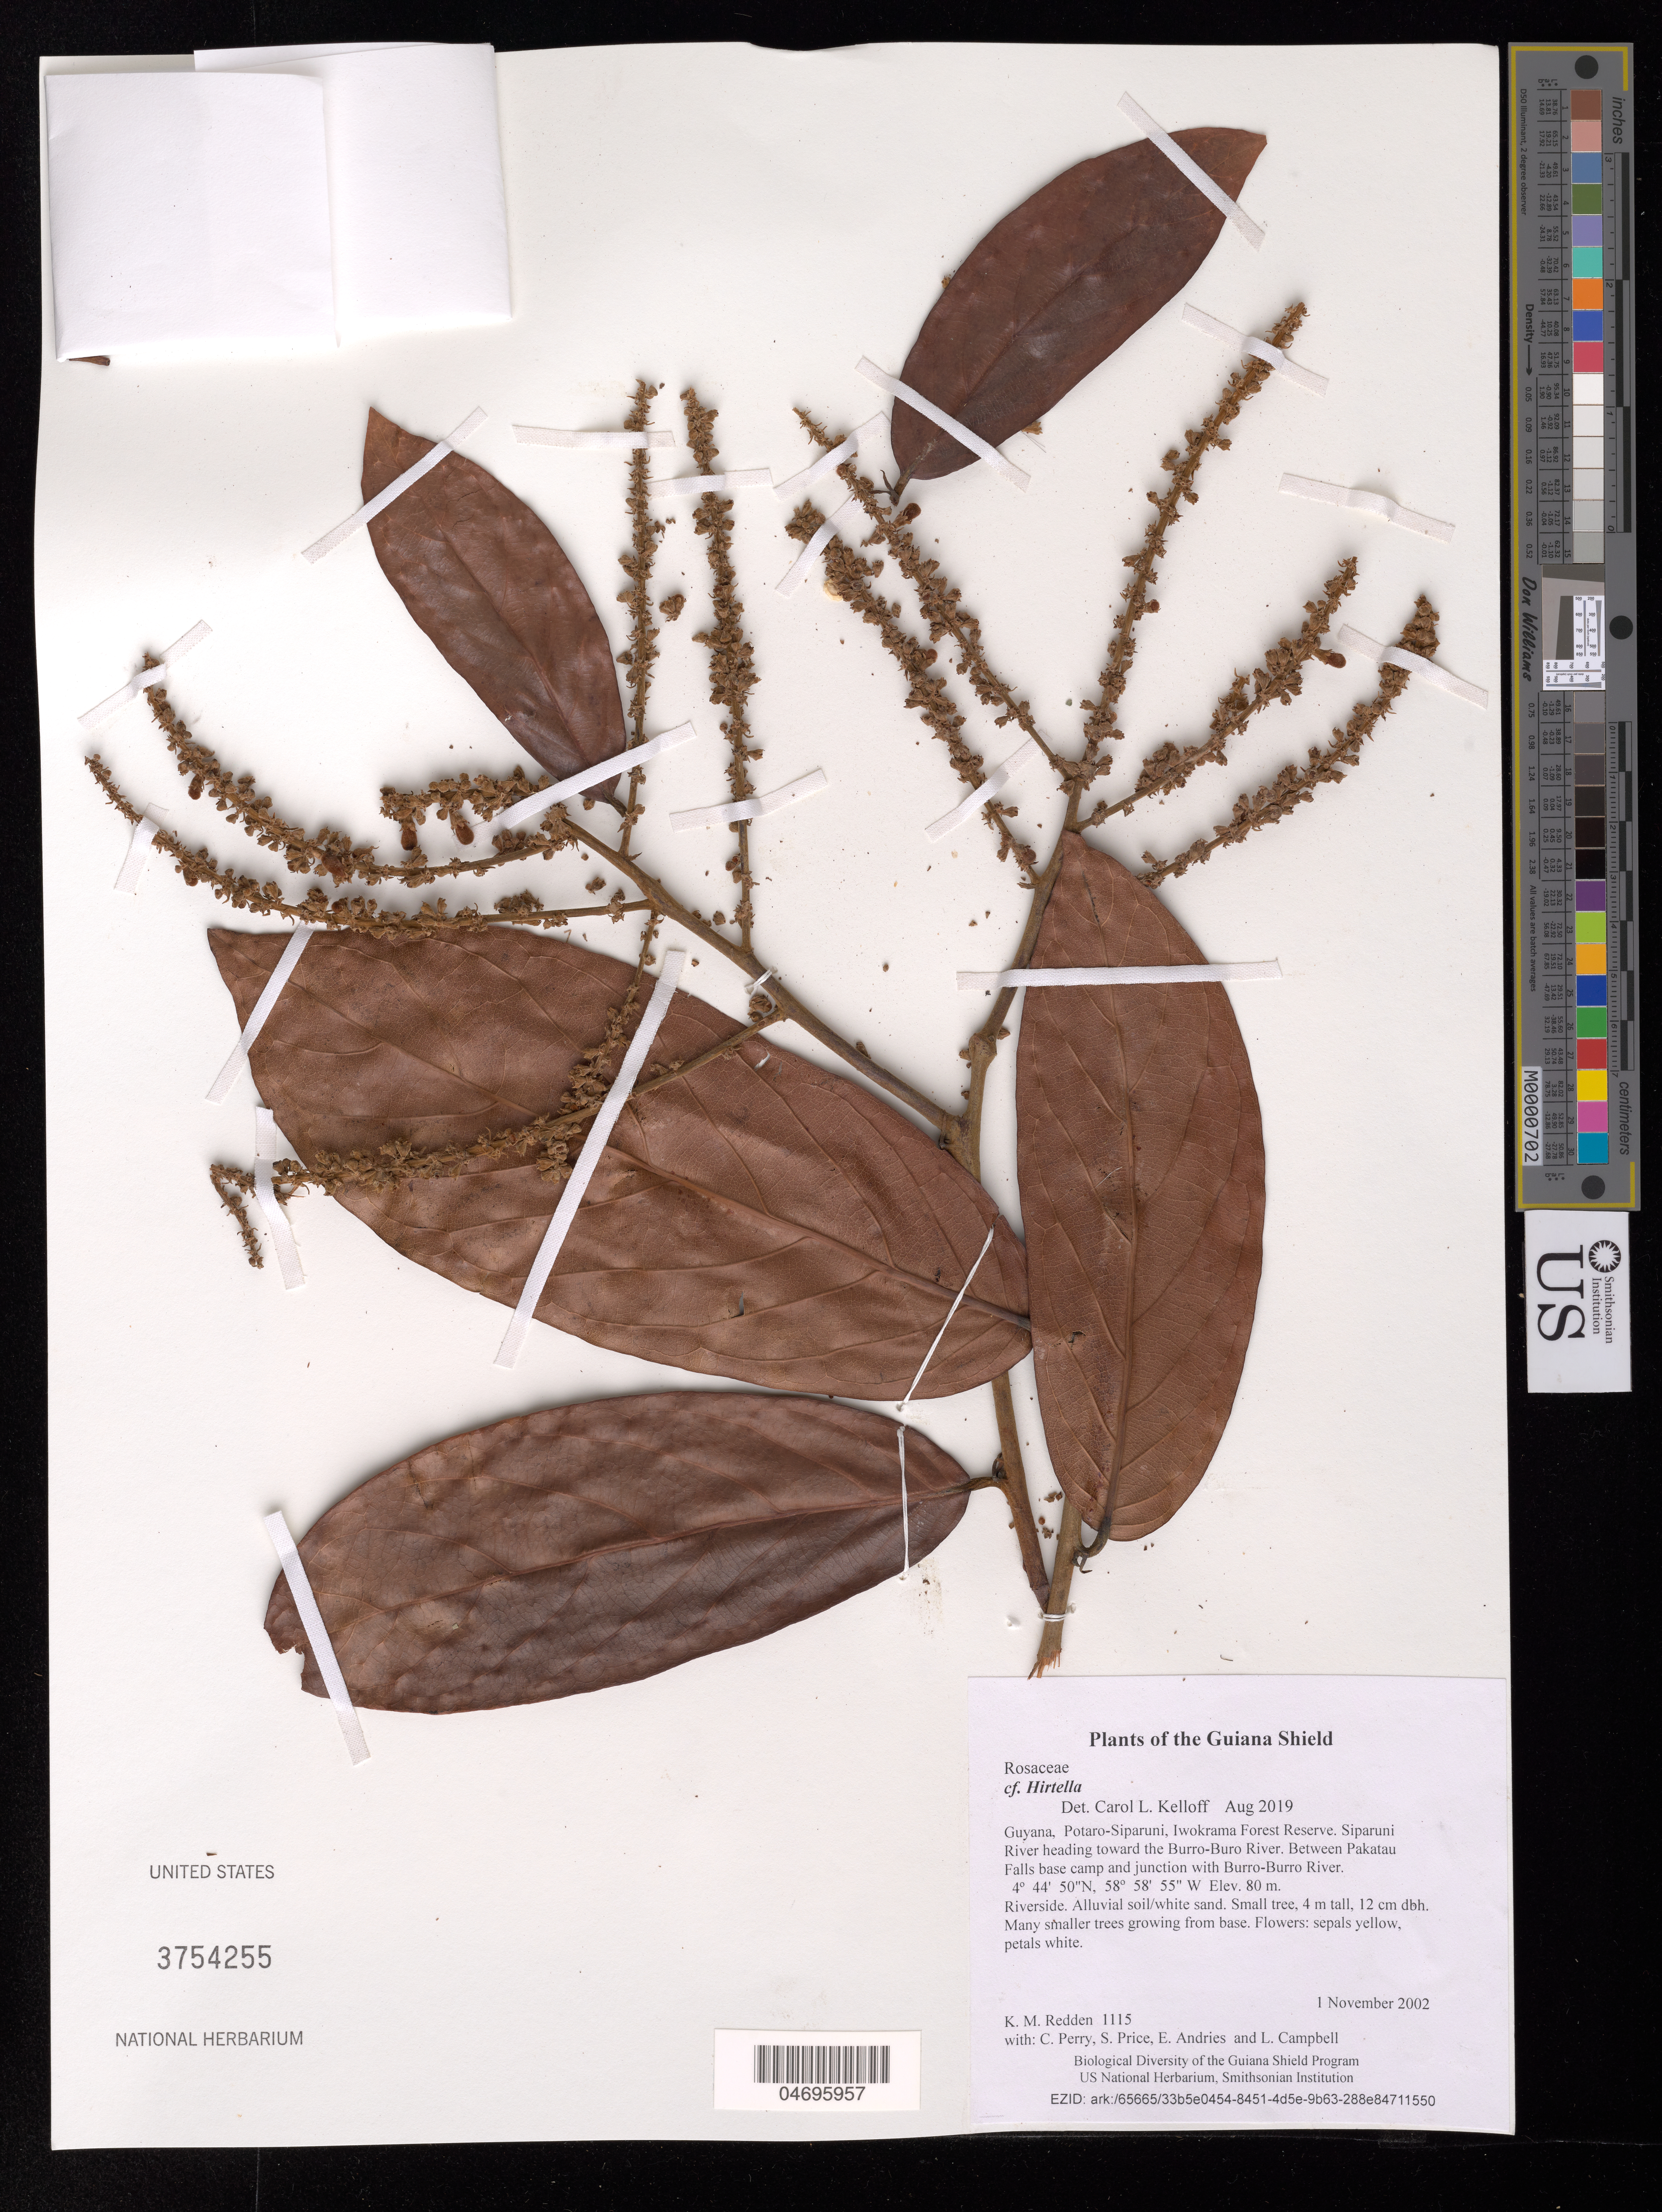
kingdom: Plantae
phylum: Tracheophyta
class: Magnoliopsida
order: Malpighiales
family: Chrysobalanaceae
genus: Hirtella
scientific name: Hirtella sp.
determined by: Kelloff, Carol L.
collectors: K. M. Redden, C. Perry, S. Price, E. Andries & L. Campbell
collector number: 1115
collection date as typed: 1 November 2002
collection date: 2002-11-01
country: Guyana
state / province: Potaro-Siparuni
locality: Iwokrama Forest Reserve. Siparuni River heading toward the Burro-Buro River. Between Pakatau Falls base camp and junction with Burro-Burro River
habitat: Riverside. Alluvial soil/white sand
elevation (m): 80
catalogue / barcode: US 3754255